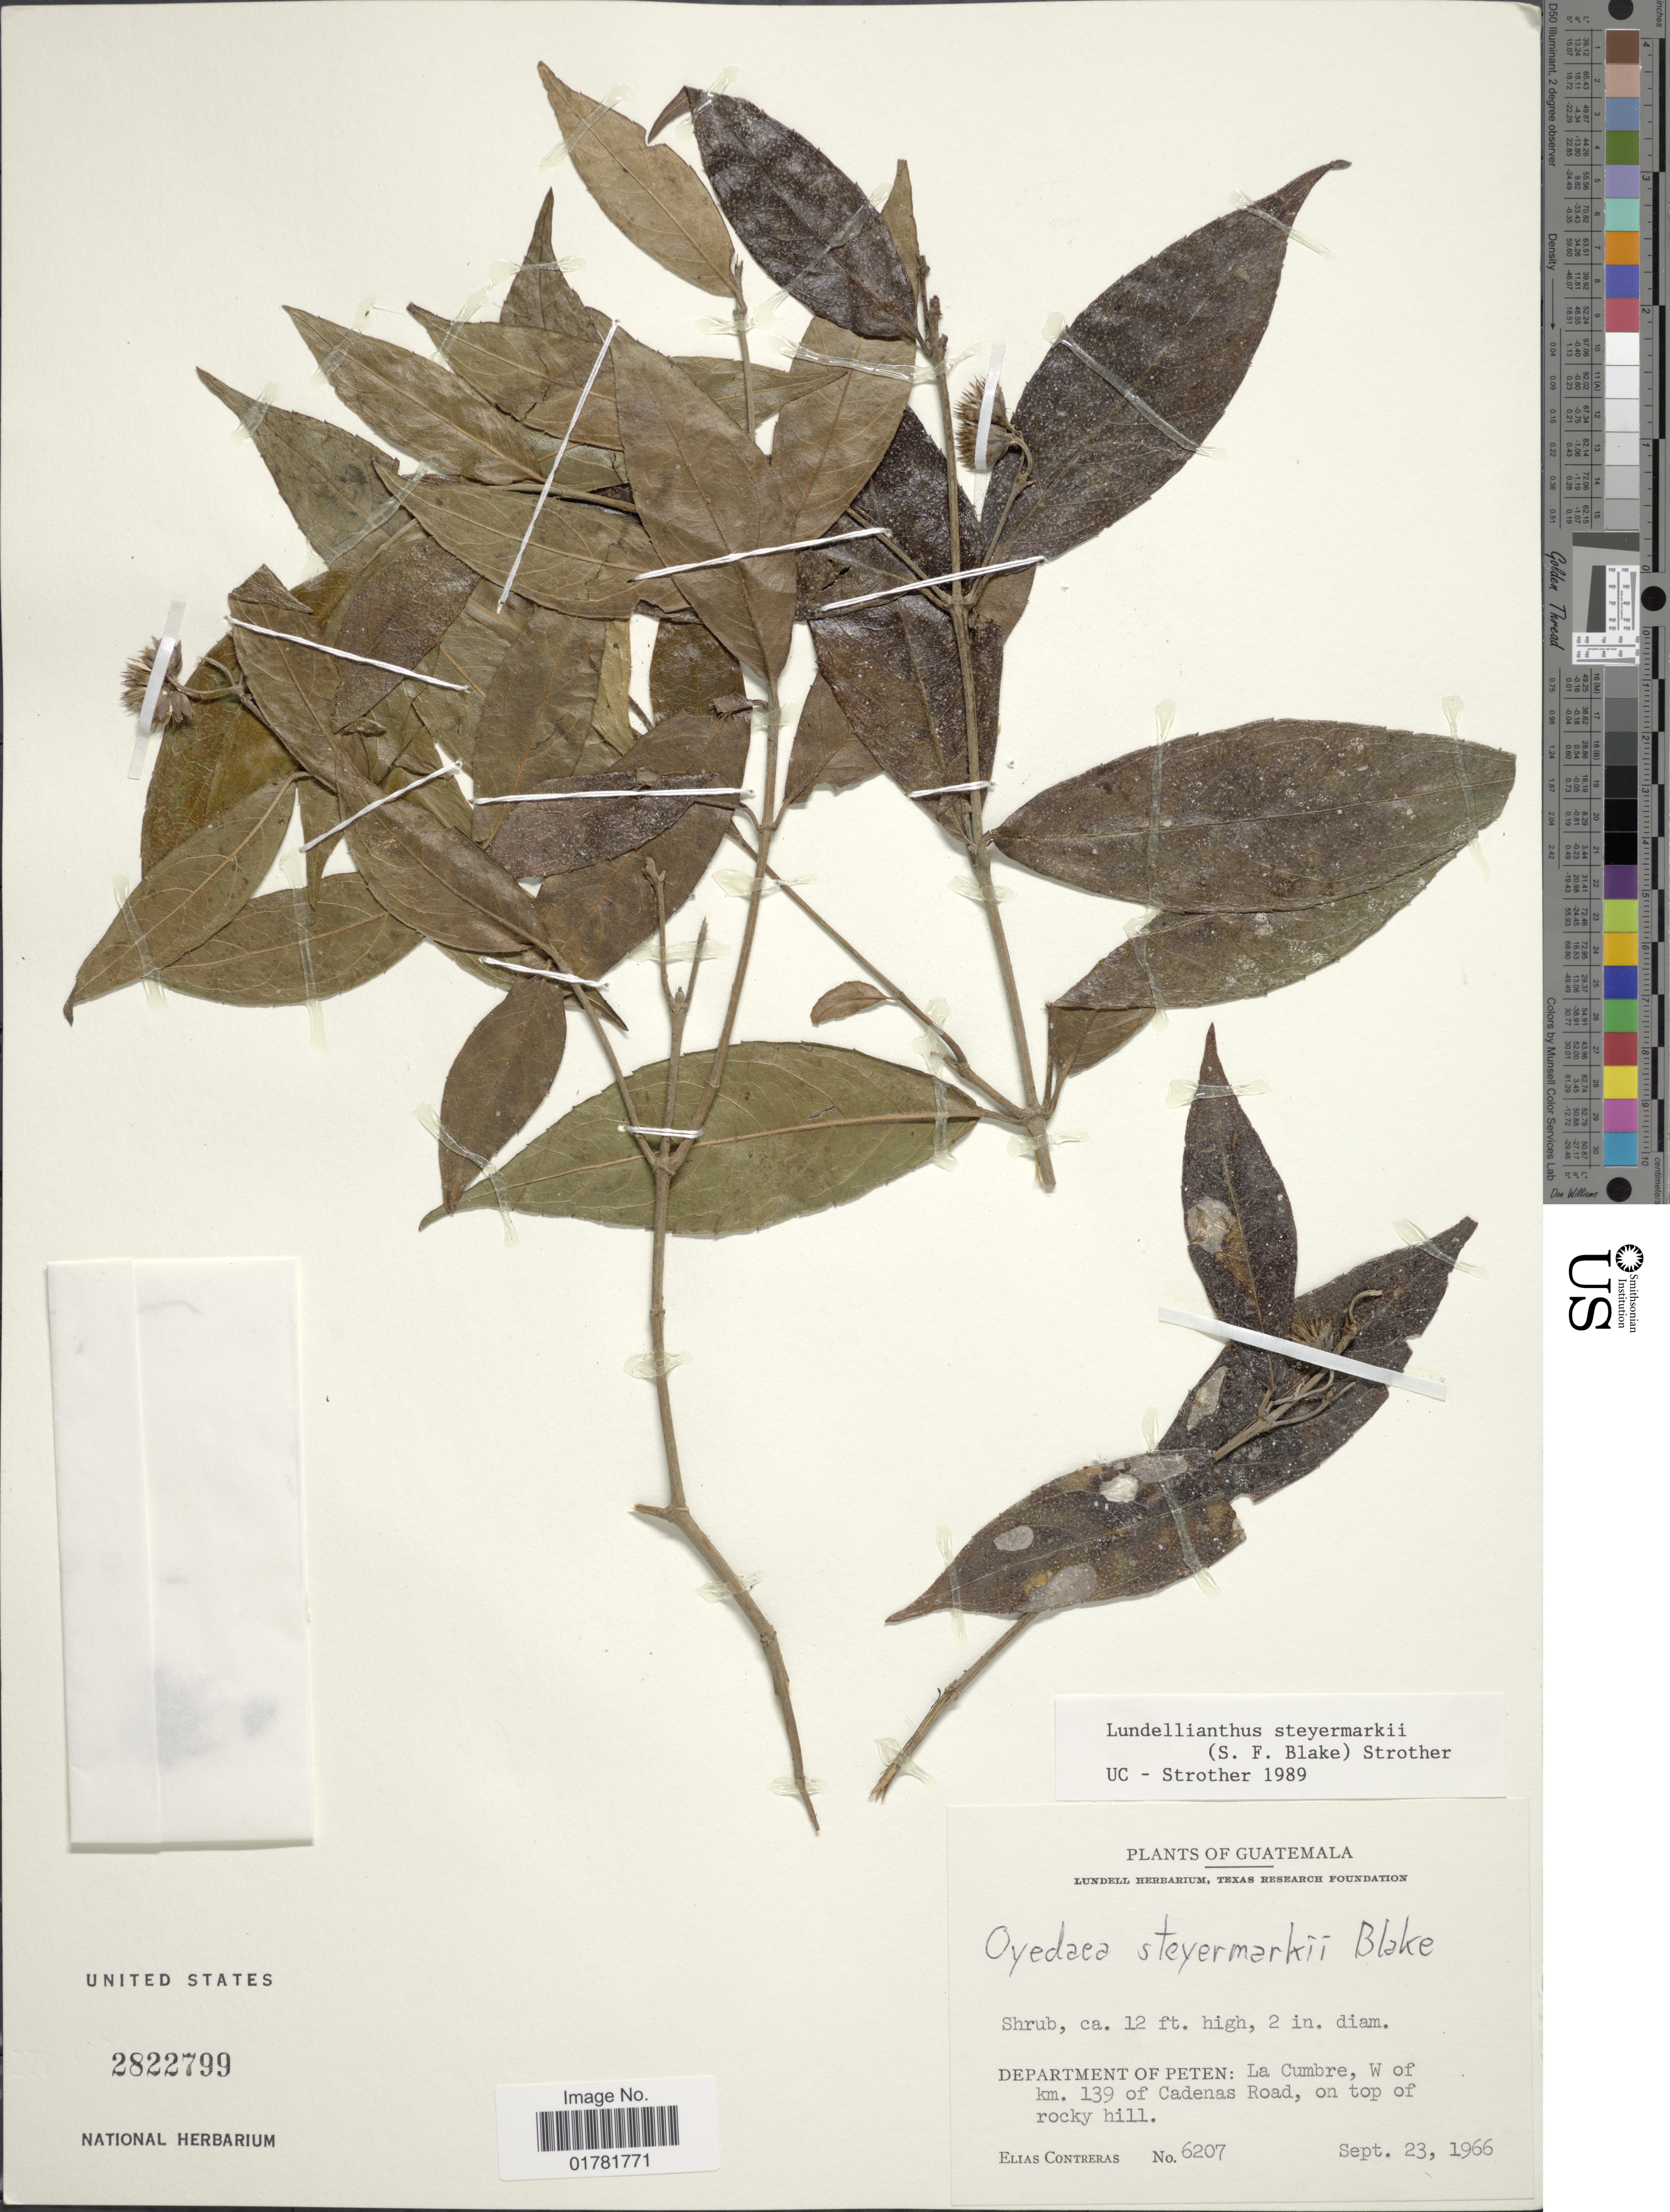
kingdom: Plantae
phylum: Tracheophyta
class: Magnoliopsida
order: Asterales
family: Asteraceae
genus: Lundellianthus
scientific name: Lundellianthus steyermarkii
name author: S.F. Blake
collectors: E. Contreras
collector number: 6207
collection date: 1966-09-23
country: Guatemala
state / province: El Petén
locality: Department of Peten: La Cumbre, W of km 139 of cadenas Road, on top of rocky hill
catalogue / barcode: US 2822799